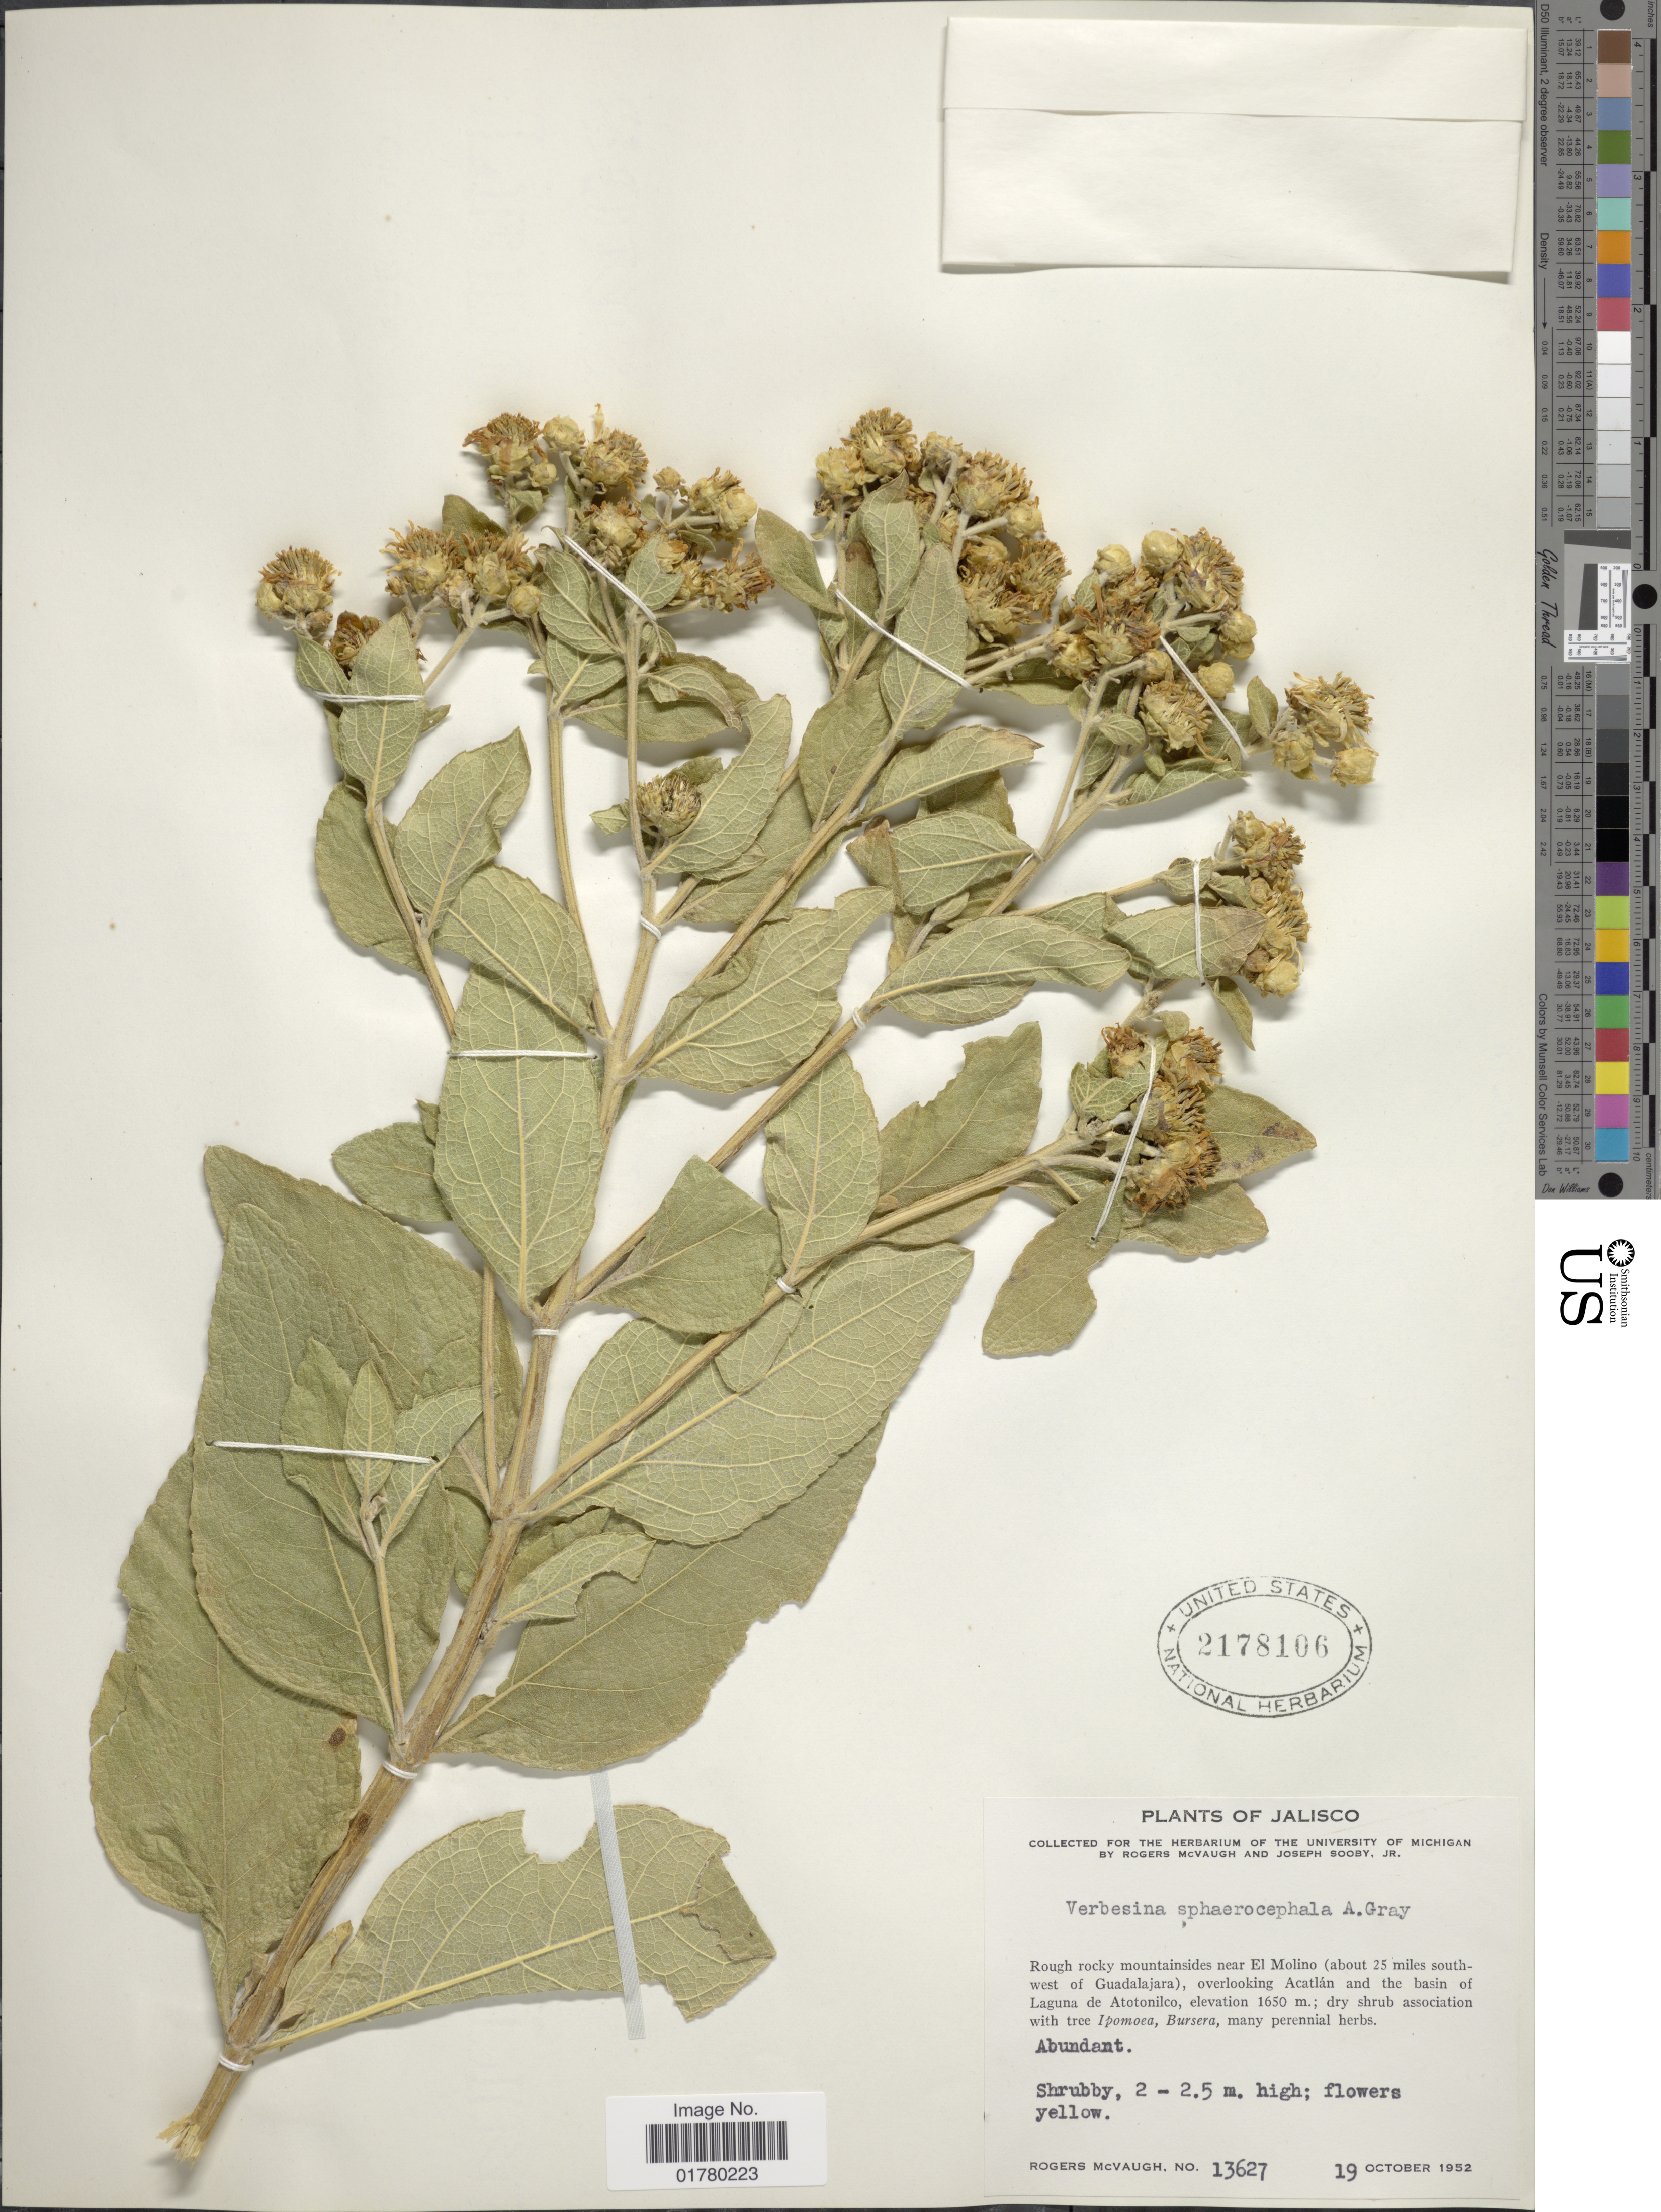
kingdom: Plantae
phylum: Tracheophyta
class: Magnoliopsida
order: Asterales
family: Asteraceae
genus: Verbesina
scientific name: Verbesina sphaerocephala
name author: A. Gray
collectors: R. McVaugh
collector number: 13627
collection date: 1952-10-19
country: Mexico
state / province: Jalisco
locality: Rough rocky mountainsides near El Molino (about 25 miles southwest of Guadalajara), overlooking Acatlán and the basin of Laguna de Atotonilco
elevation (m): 1650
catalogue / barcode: US 2178106